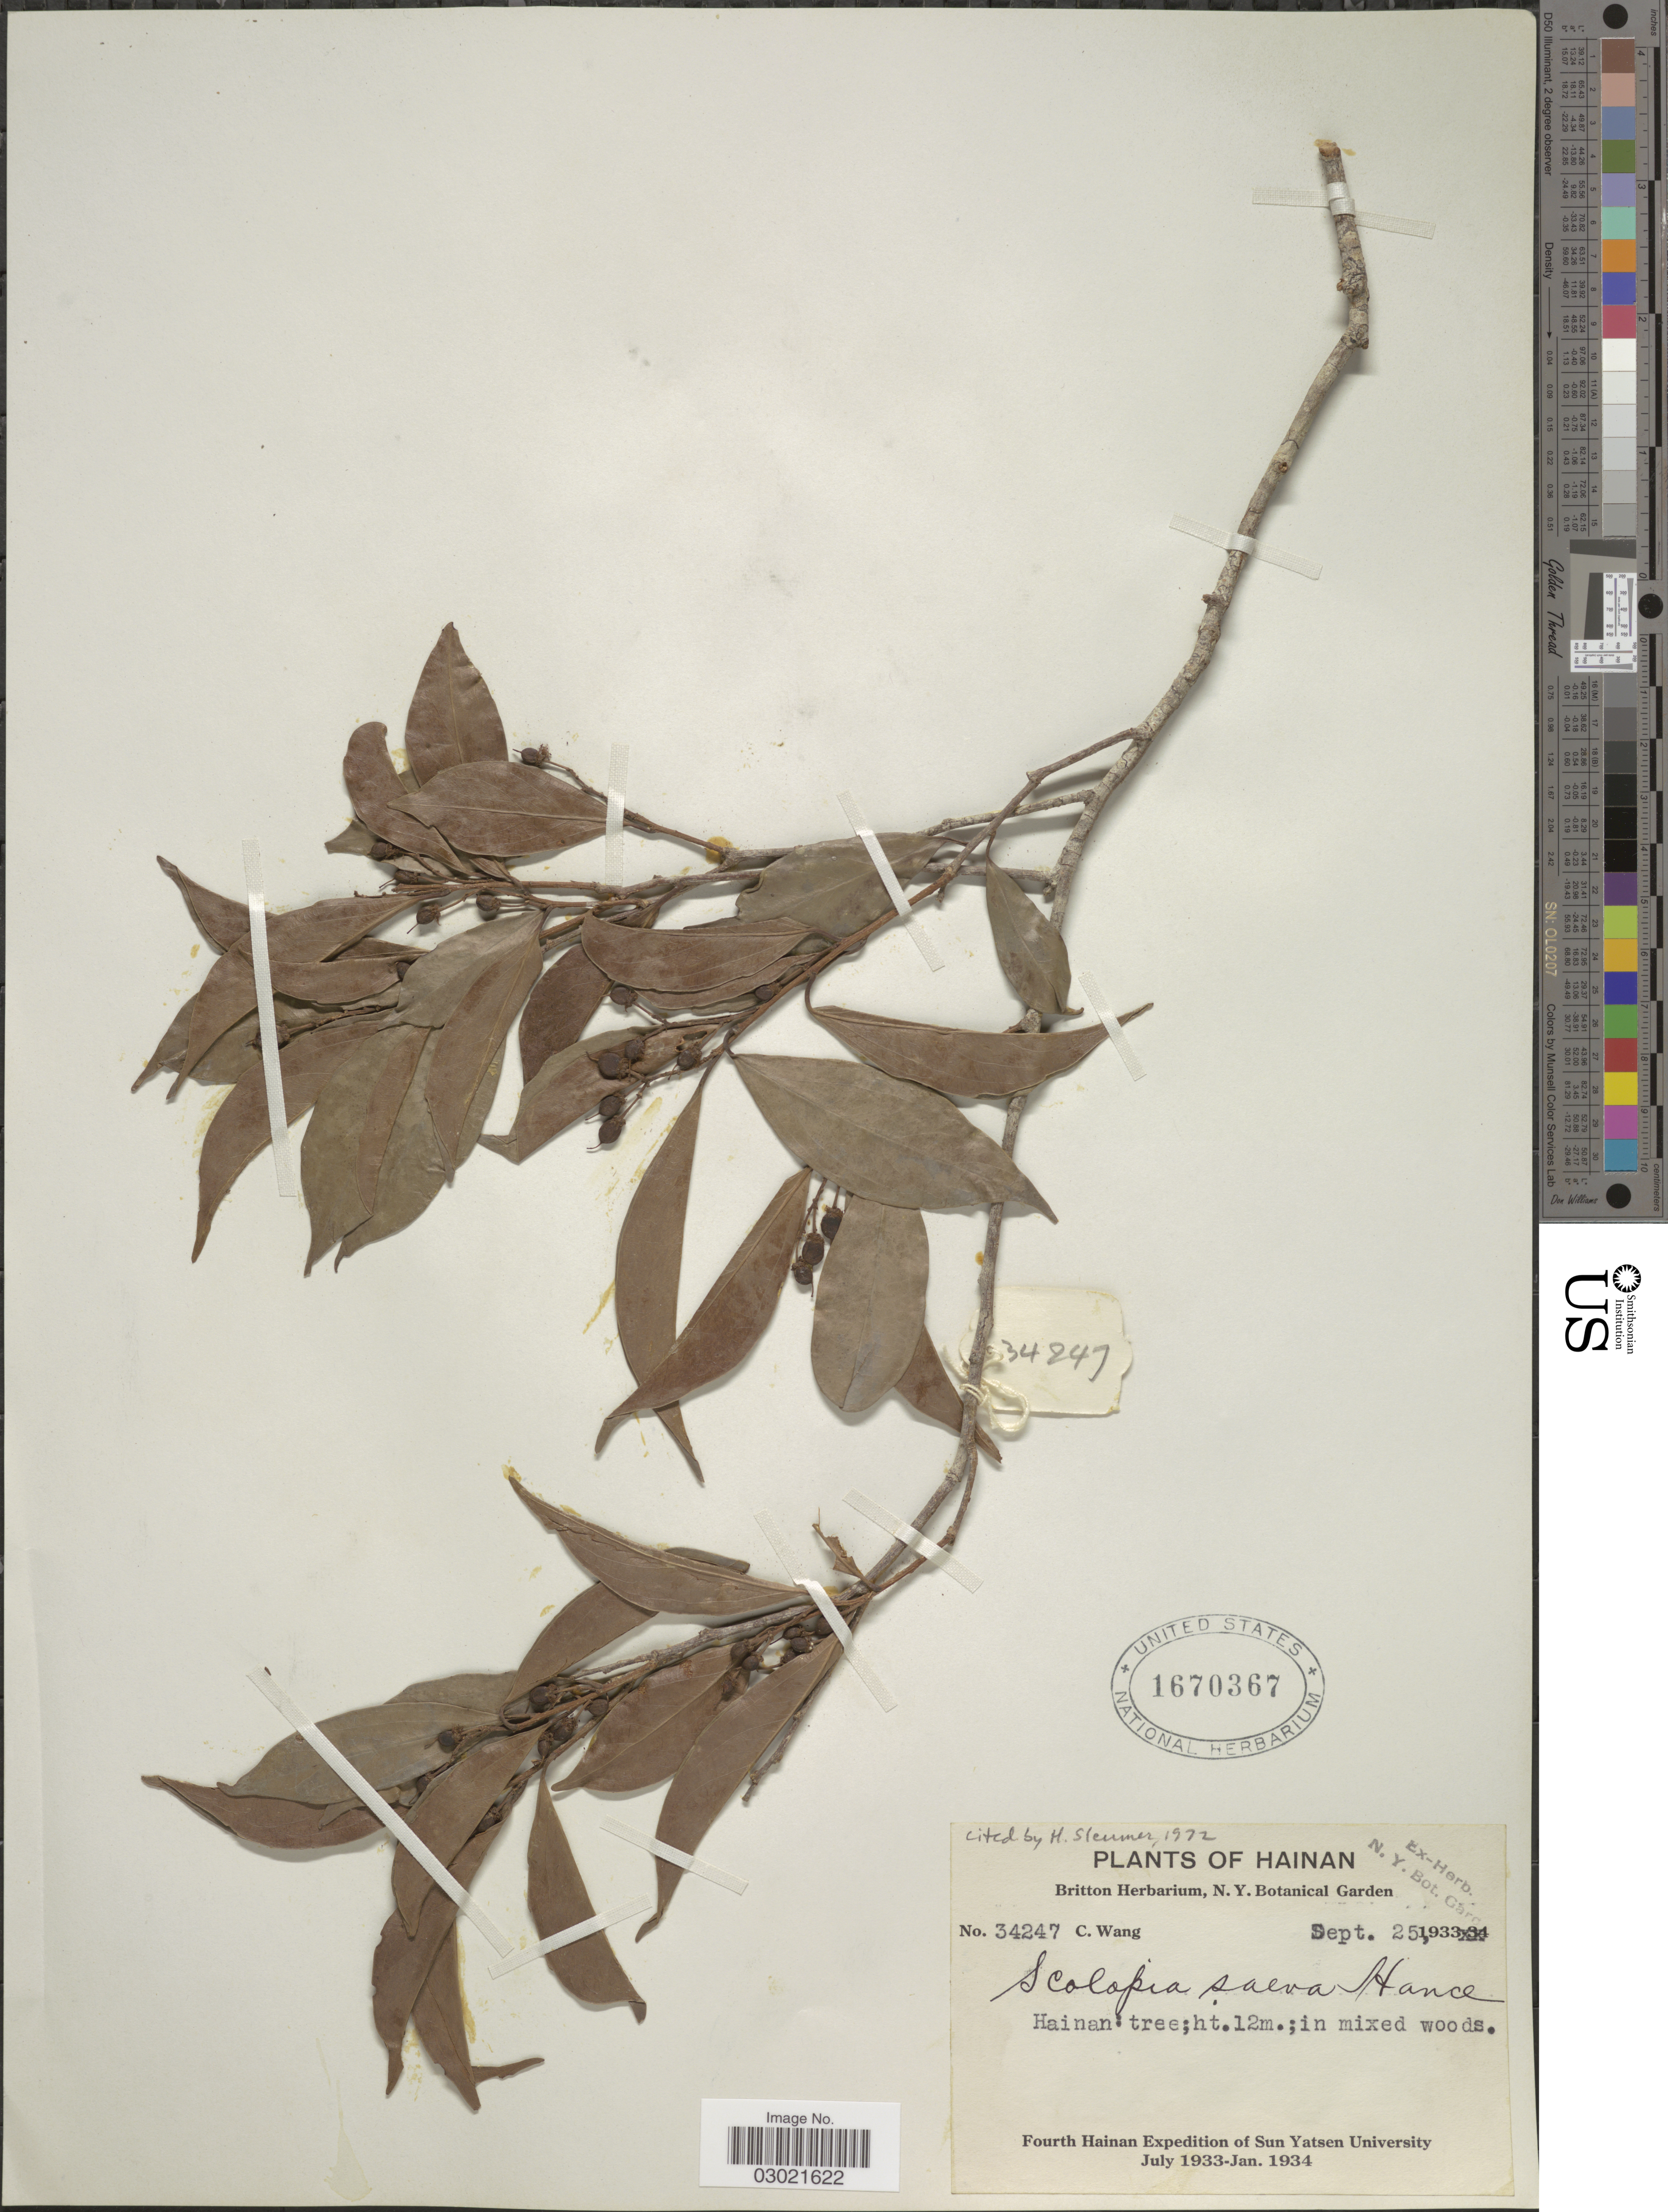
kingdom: Plantae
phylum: Tracheophyta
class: Magnoliopsida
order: Malpighiales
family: Salicaceae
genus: Scolopia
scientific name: Scolopia saeva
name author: (Hance) Hance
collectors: C. Wang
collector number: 34247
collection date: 1933-09-25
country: China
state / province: Hainan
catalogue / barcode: US 1670367